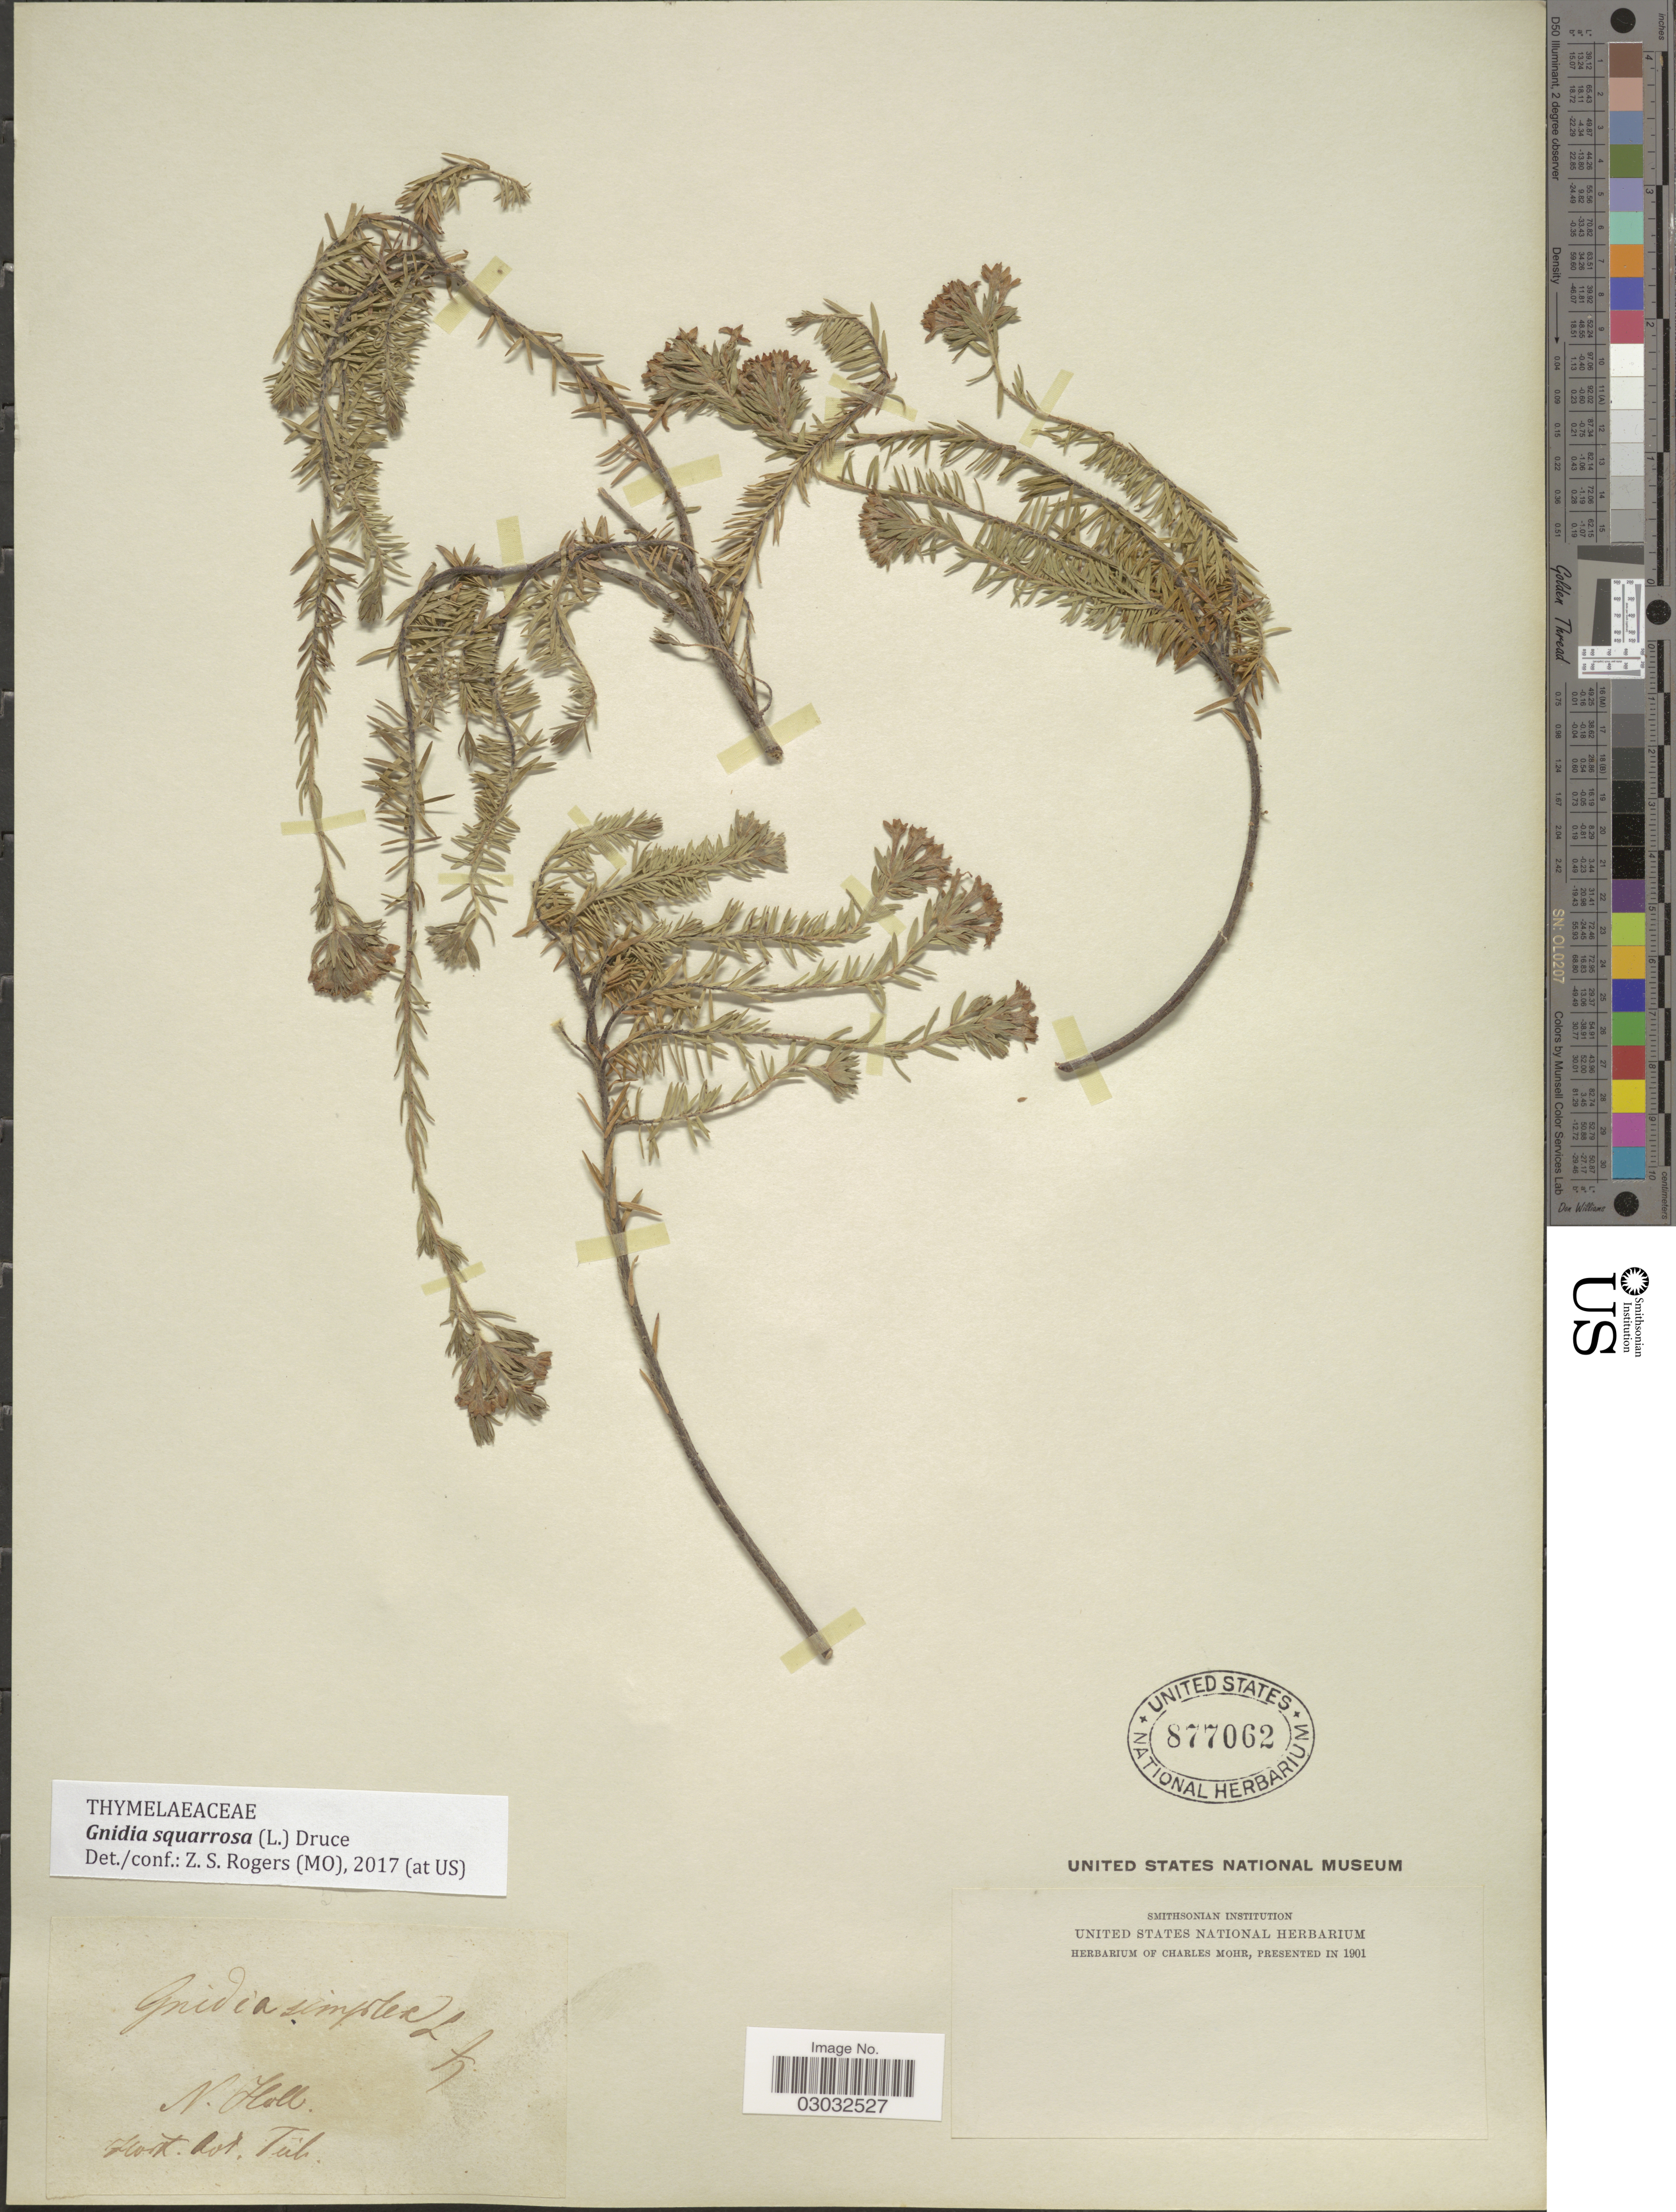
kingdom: Plantae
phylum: Tracheophyta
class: Magnoliopsida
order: Malvales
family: Thymelaeaceae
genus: Gnidia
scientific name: Gnidia squarrosa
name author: (L.) Druce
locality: N. Holl. Hort. Bot. Tük. [interpreted]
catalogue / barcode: US 877062